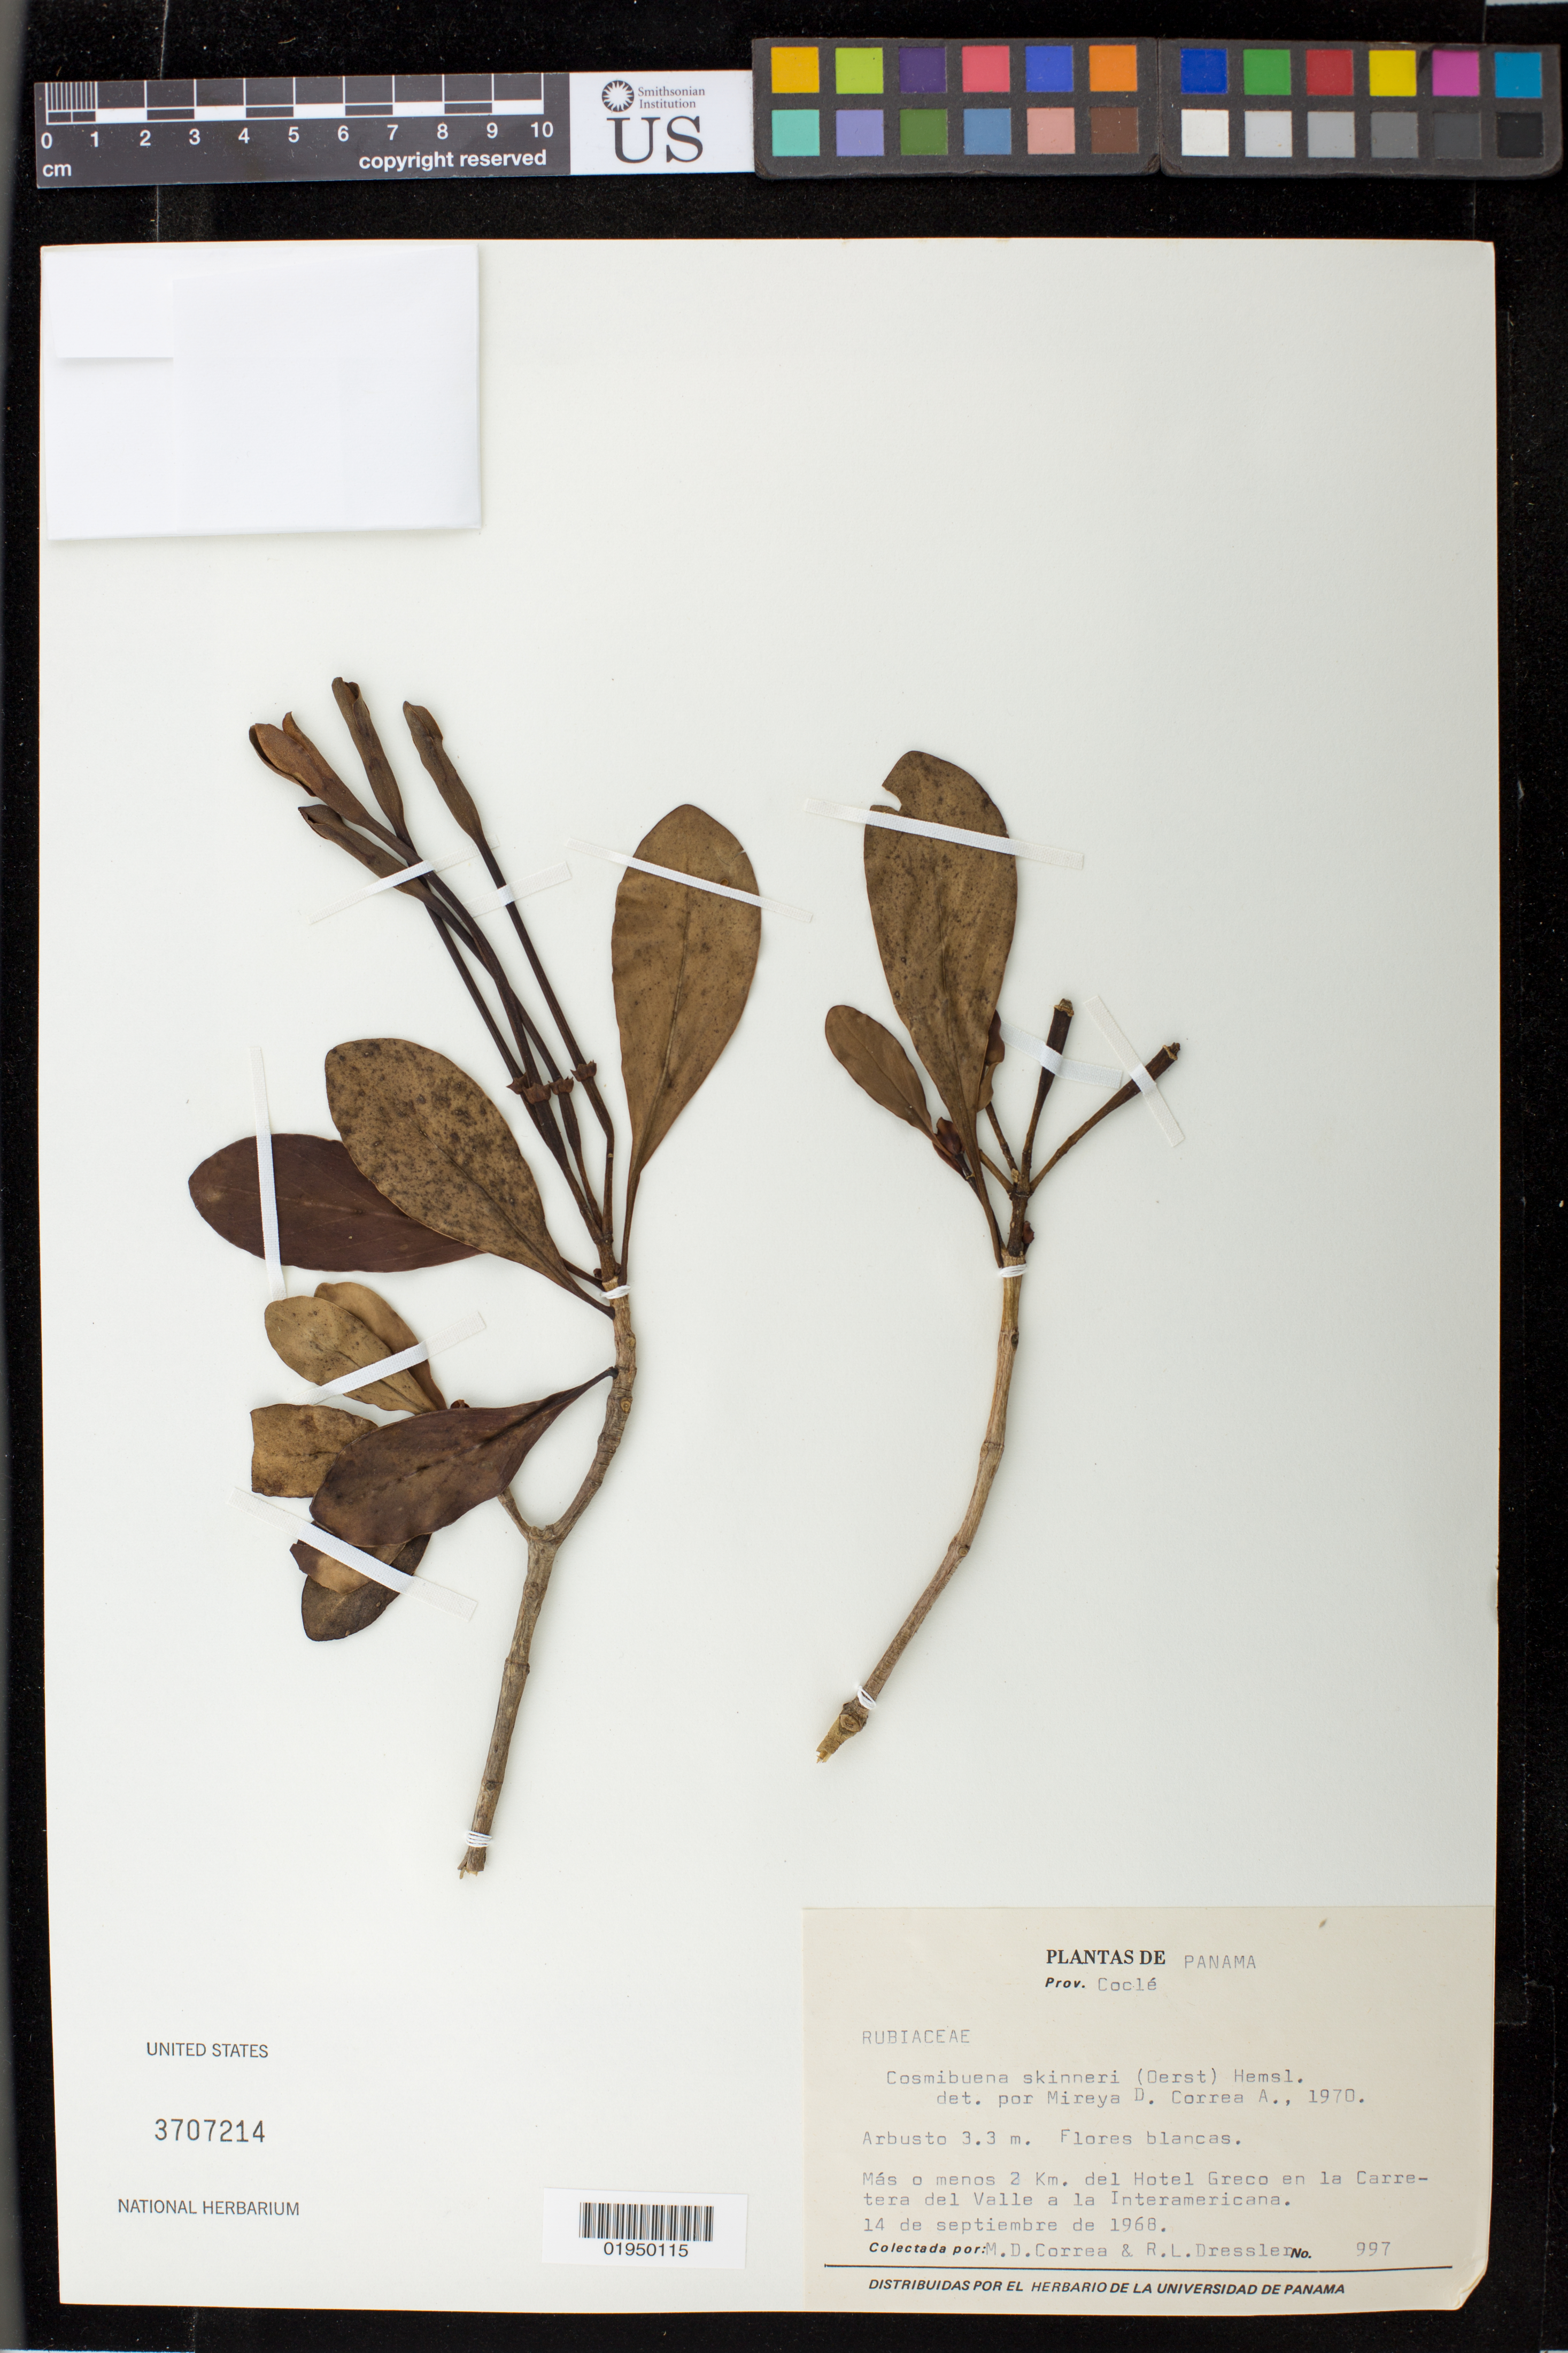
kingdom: Plantae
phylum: Tracheophyta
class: Magnoliopsida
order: Gentianales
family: Rubiaceae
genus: Cosmibuena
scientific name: Cosmibuena skinneri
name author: (Oerst.) Hemsl.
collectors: M. D. Corrêa-A. & R. Dressler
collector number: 997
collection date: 1968-09-14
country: Panama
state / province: Coclé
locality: Mas o menos 2 km. del Hotel Greco en la Carretera del Valle a la Interamericana.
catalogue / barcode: US 3707214